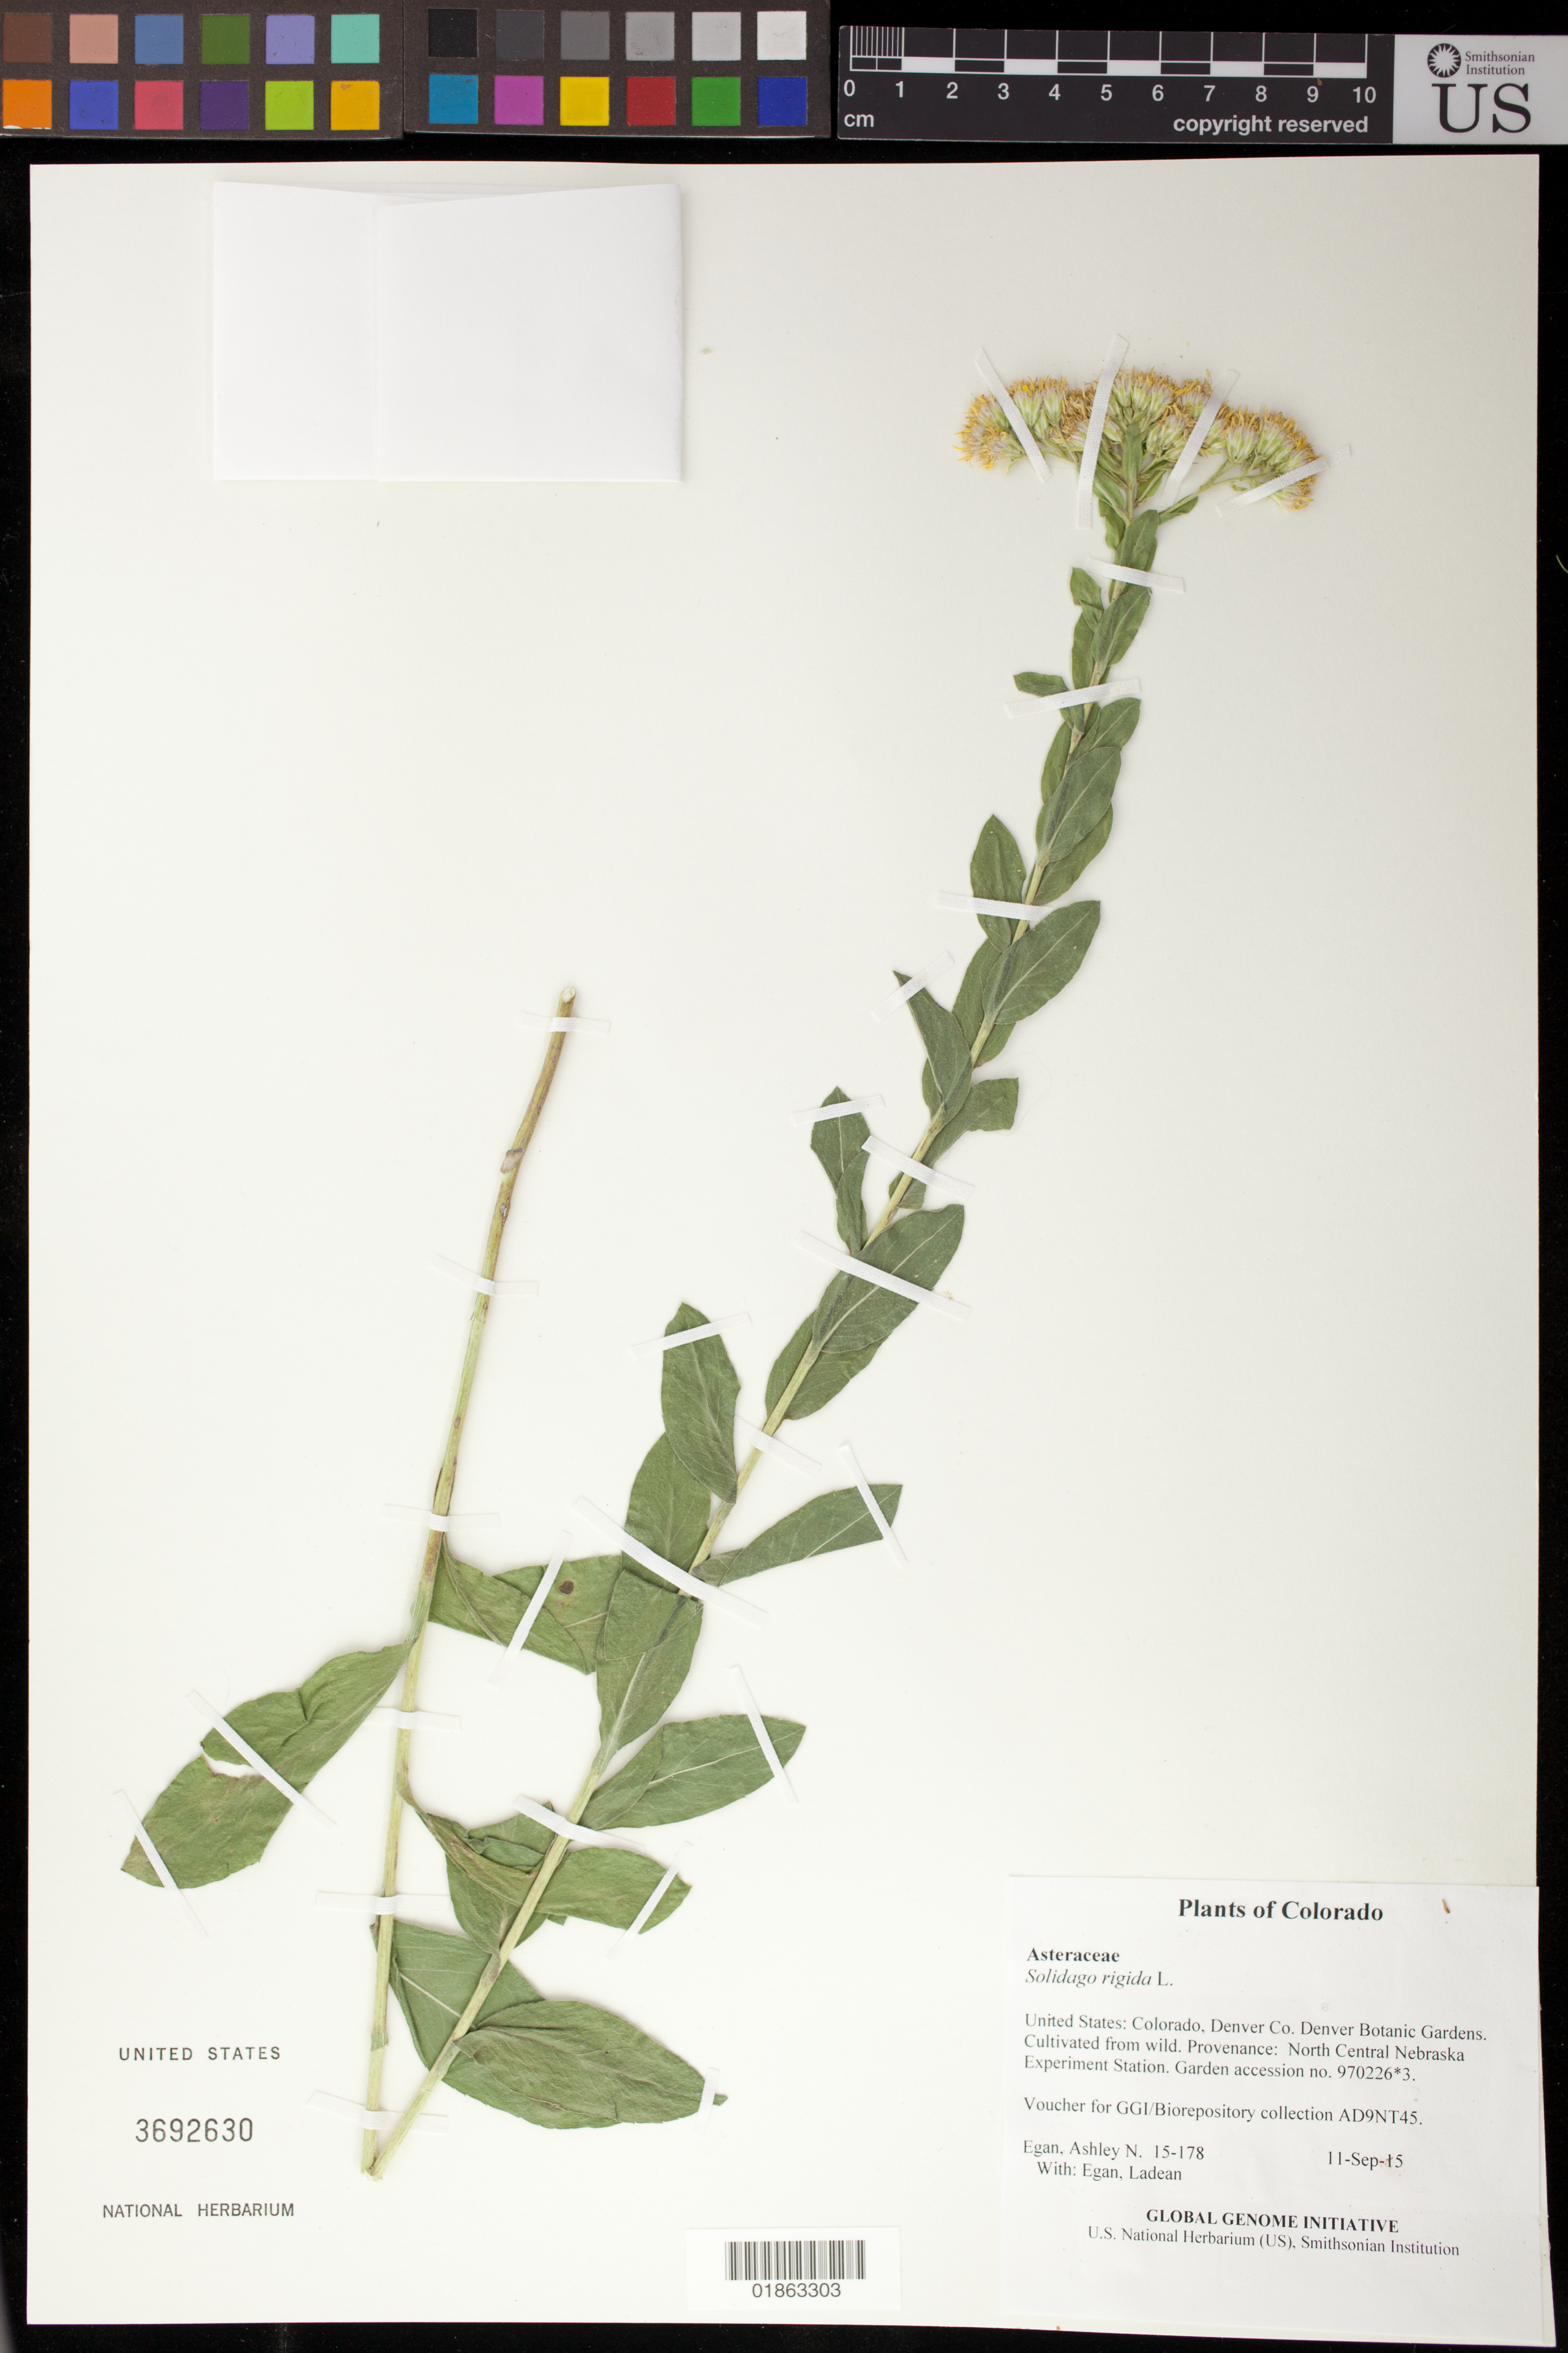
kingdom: Plantae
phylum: Tracheophyta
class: Magnoliopsida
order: Asterales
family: Asteraceae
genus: Solidago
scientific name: Solidago rigida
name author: L.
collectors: A. N. Egan & L. Egan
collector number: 15-178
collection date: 2015-09-11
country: United States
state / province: Colorado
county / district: Denver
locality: Denver Botanic Gardens. Cultivated from wild. Provenance: North Central Nebraska Experiment Station. Garden accession no. 970226.3.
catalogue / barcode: US 3692630